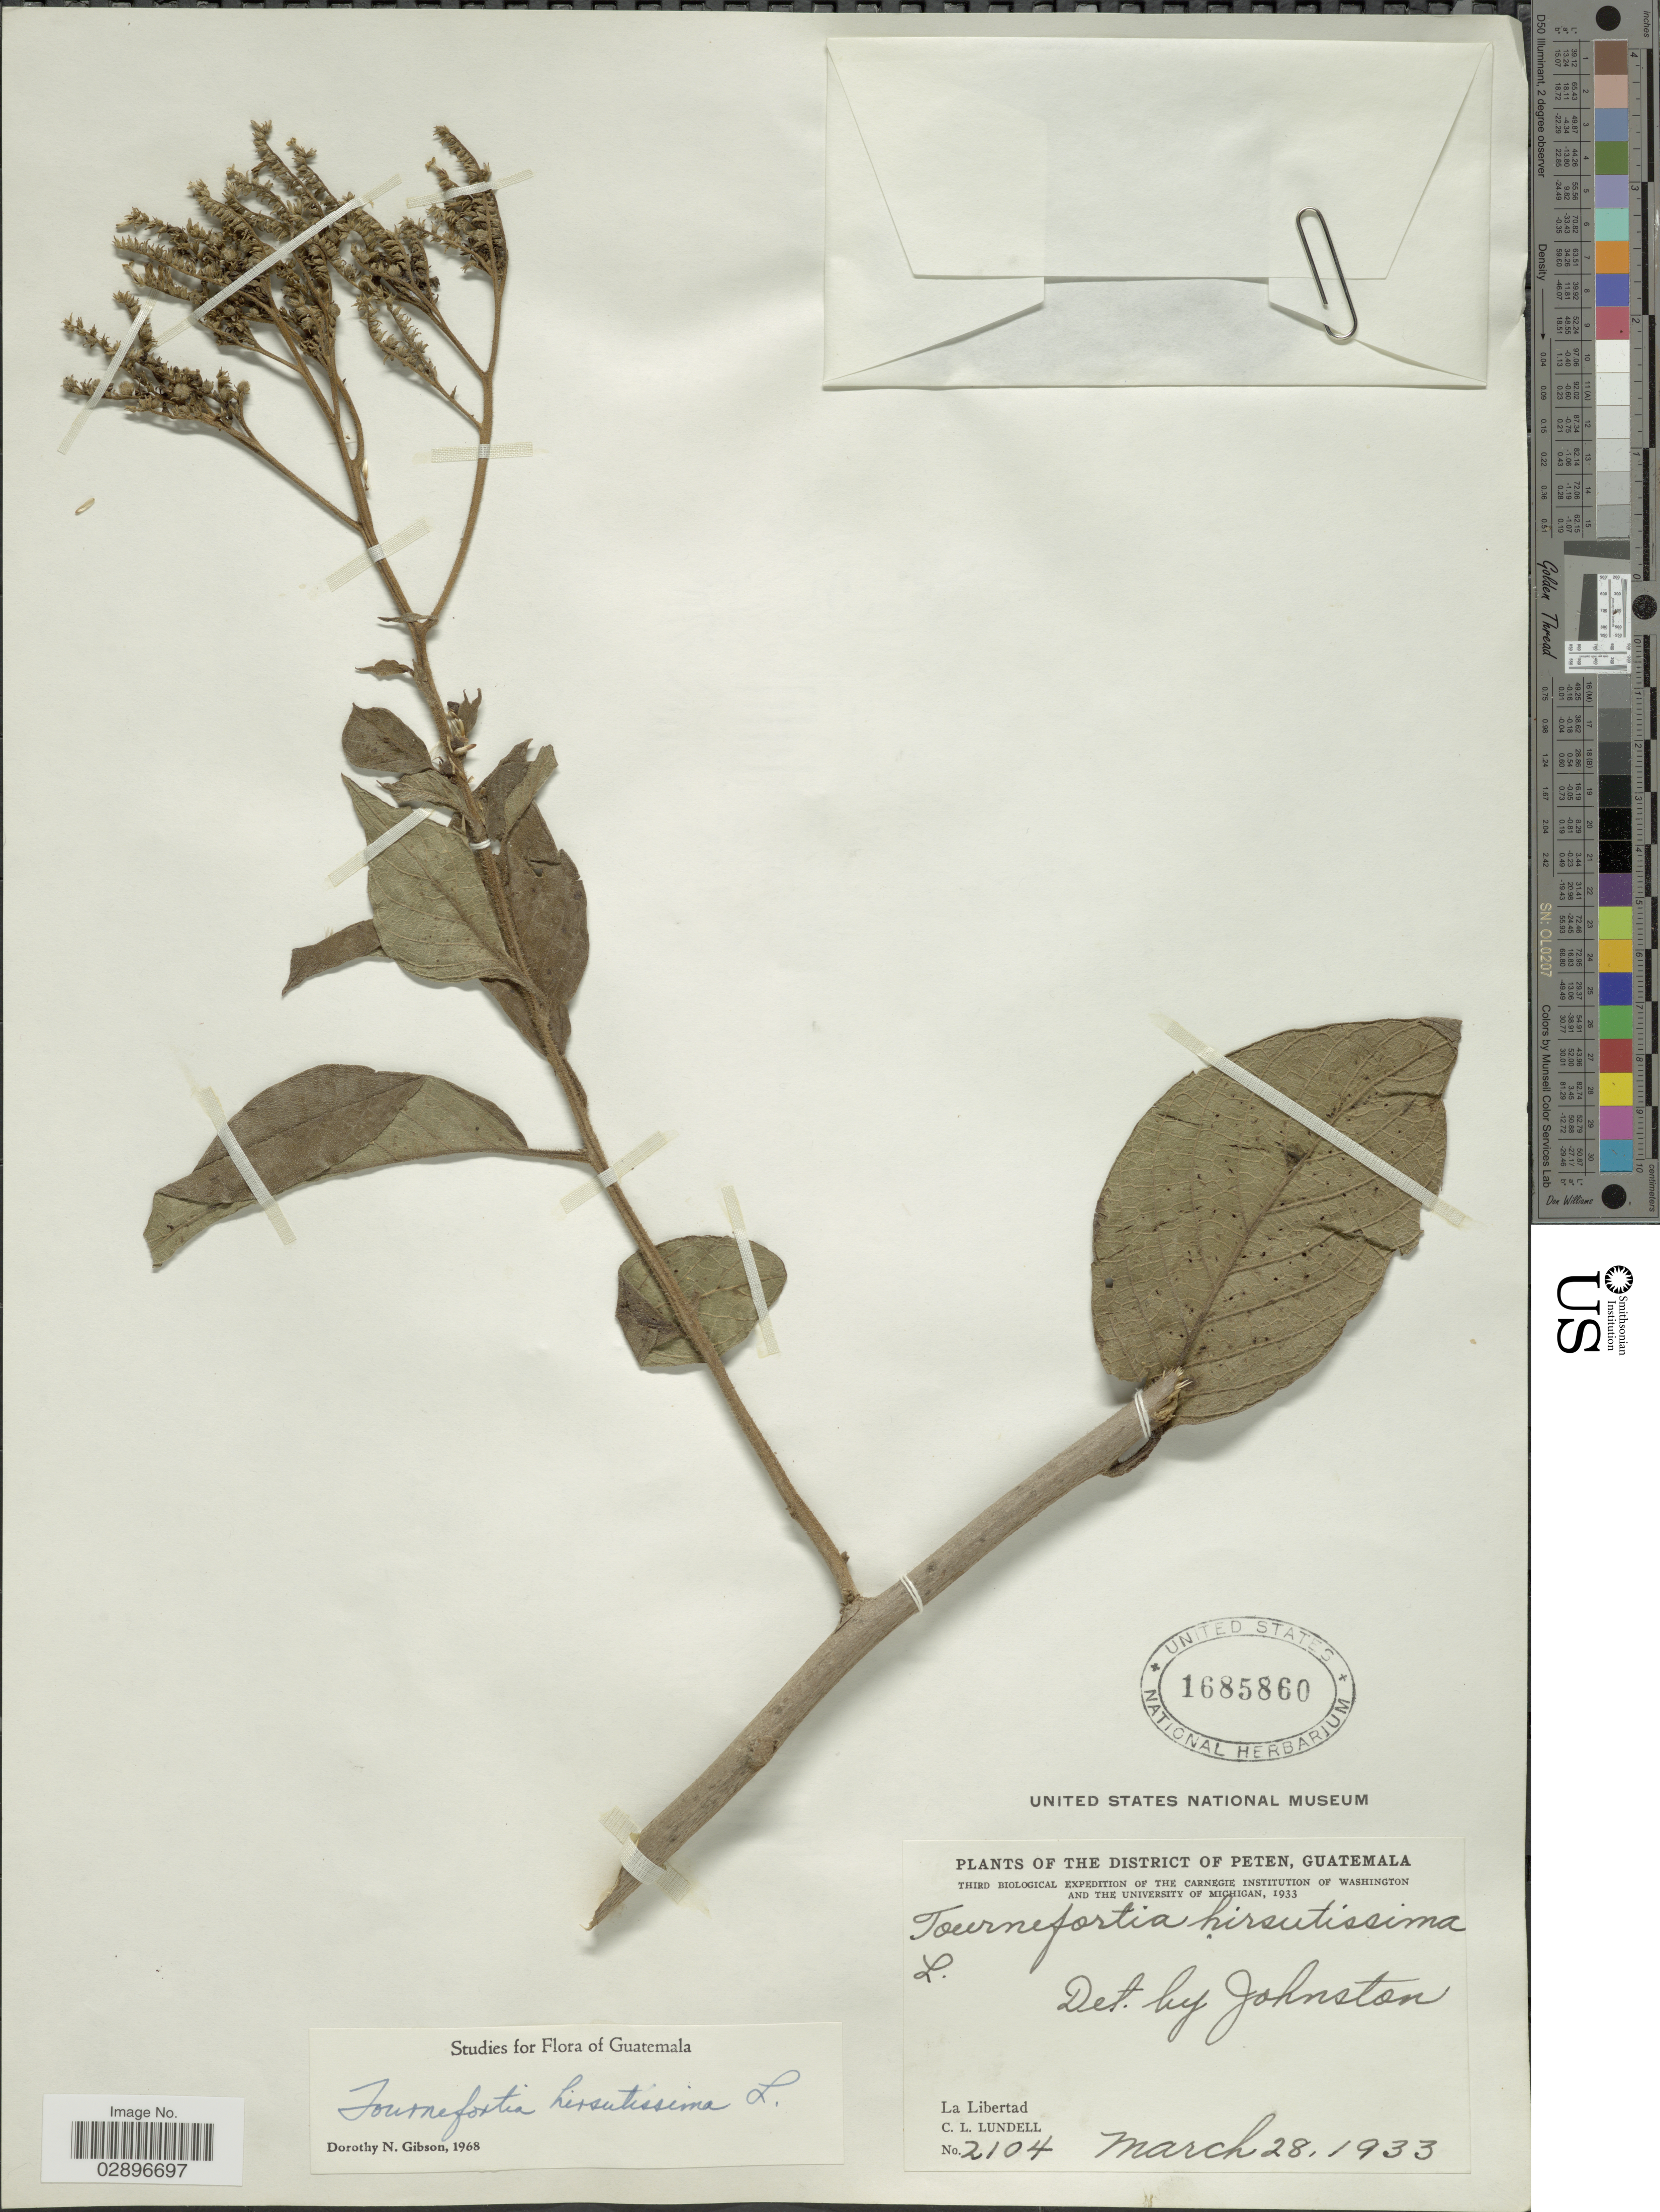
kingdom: Plantae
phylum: Tracheophyta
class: Magnoliopsida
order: Boraginales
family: Heliotropiaceae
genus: Tournefortia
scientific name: Tournefortia hirsutissima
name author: L.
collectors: C. L. Lundell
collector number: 2104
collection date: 1933-03-28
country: Guatemala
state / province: El Petén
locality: La Libertad.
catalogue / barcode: US 1685860